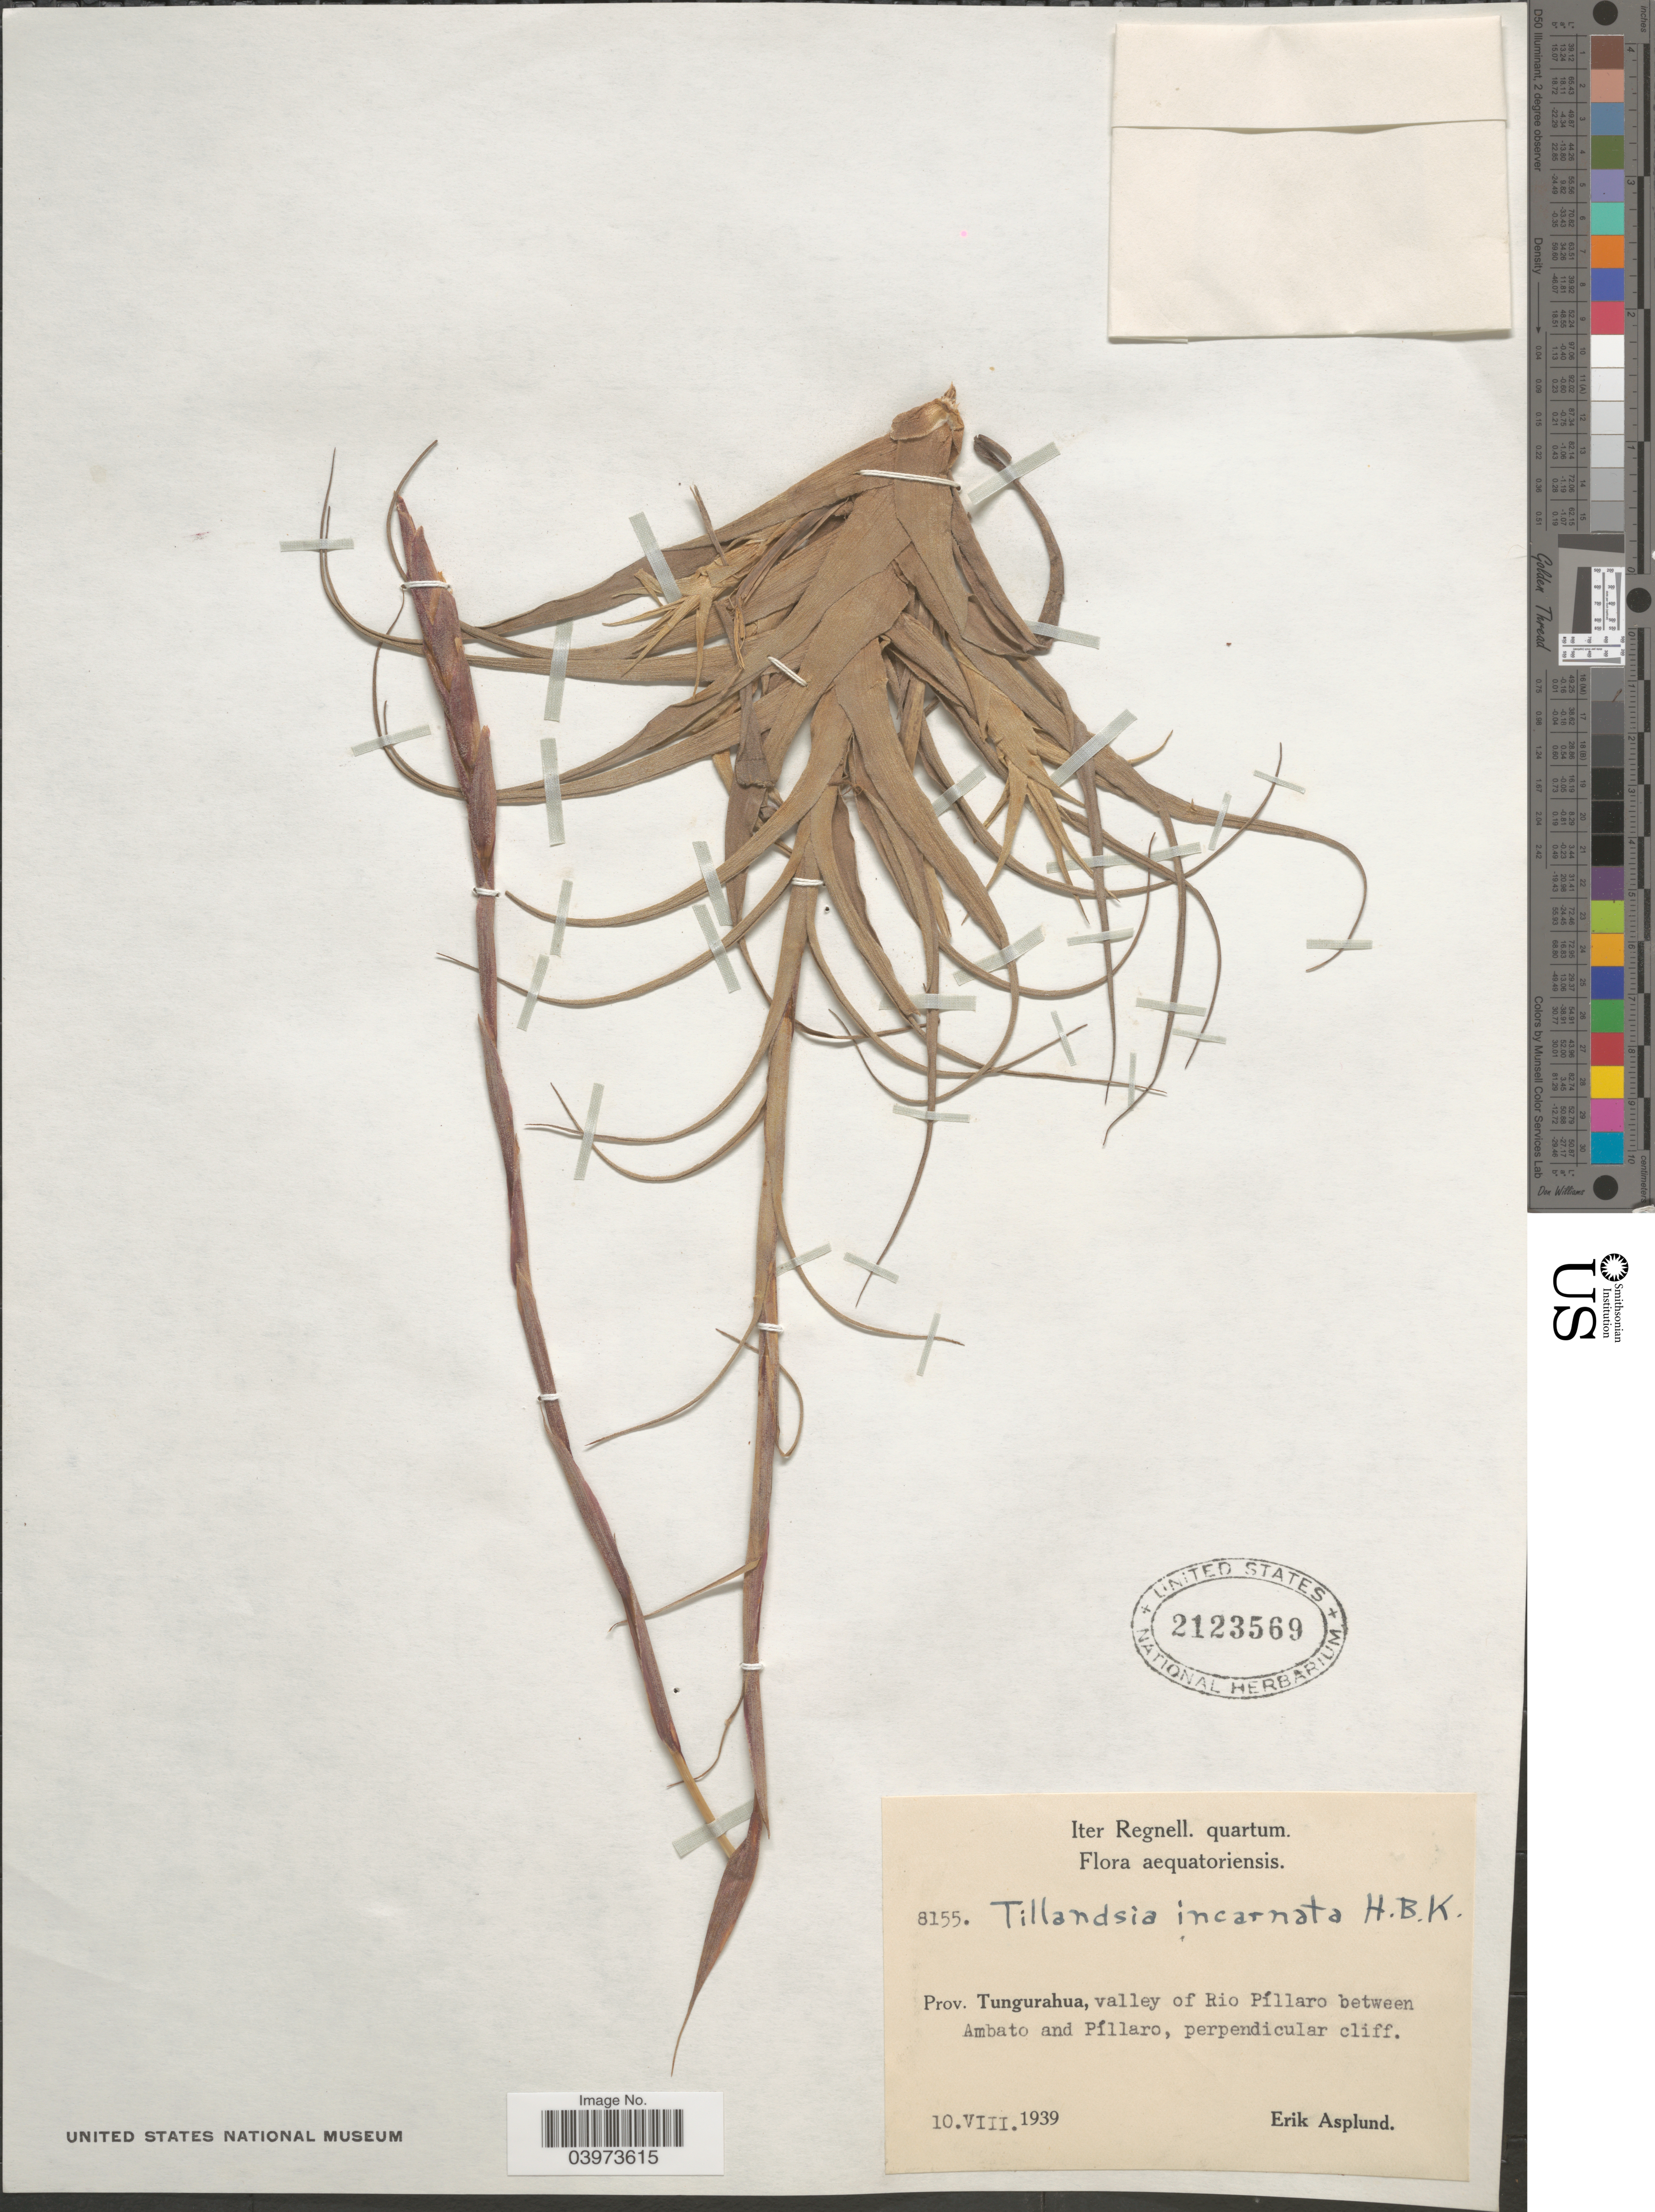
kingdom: Plantae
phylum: Tracheophyta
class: Liliopsida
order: Poales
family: Bromeliaceae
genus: Tillandsia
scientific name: Tillandsia incarnata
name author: Kunth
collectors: E. Asplund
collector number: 8155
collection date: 1939-08-10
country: Ecuador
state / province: Tungurahua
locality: Iter Regnell. quartum. Valley of Rio Píllaro between Ambato and Píllaro.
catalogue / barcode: US 2123569